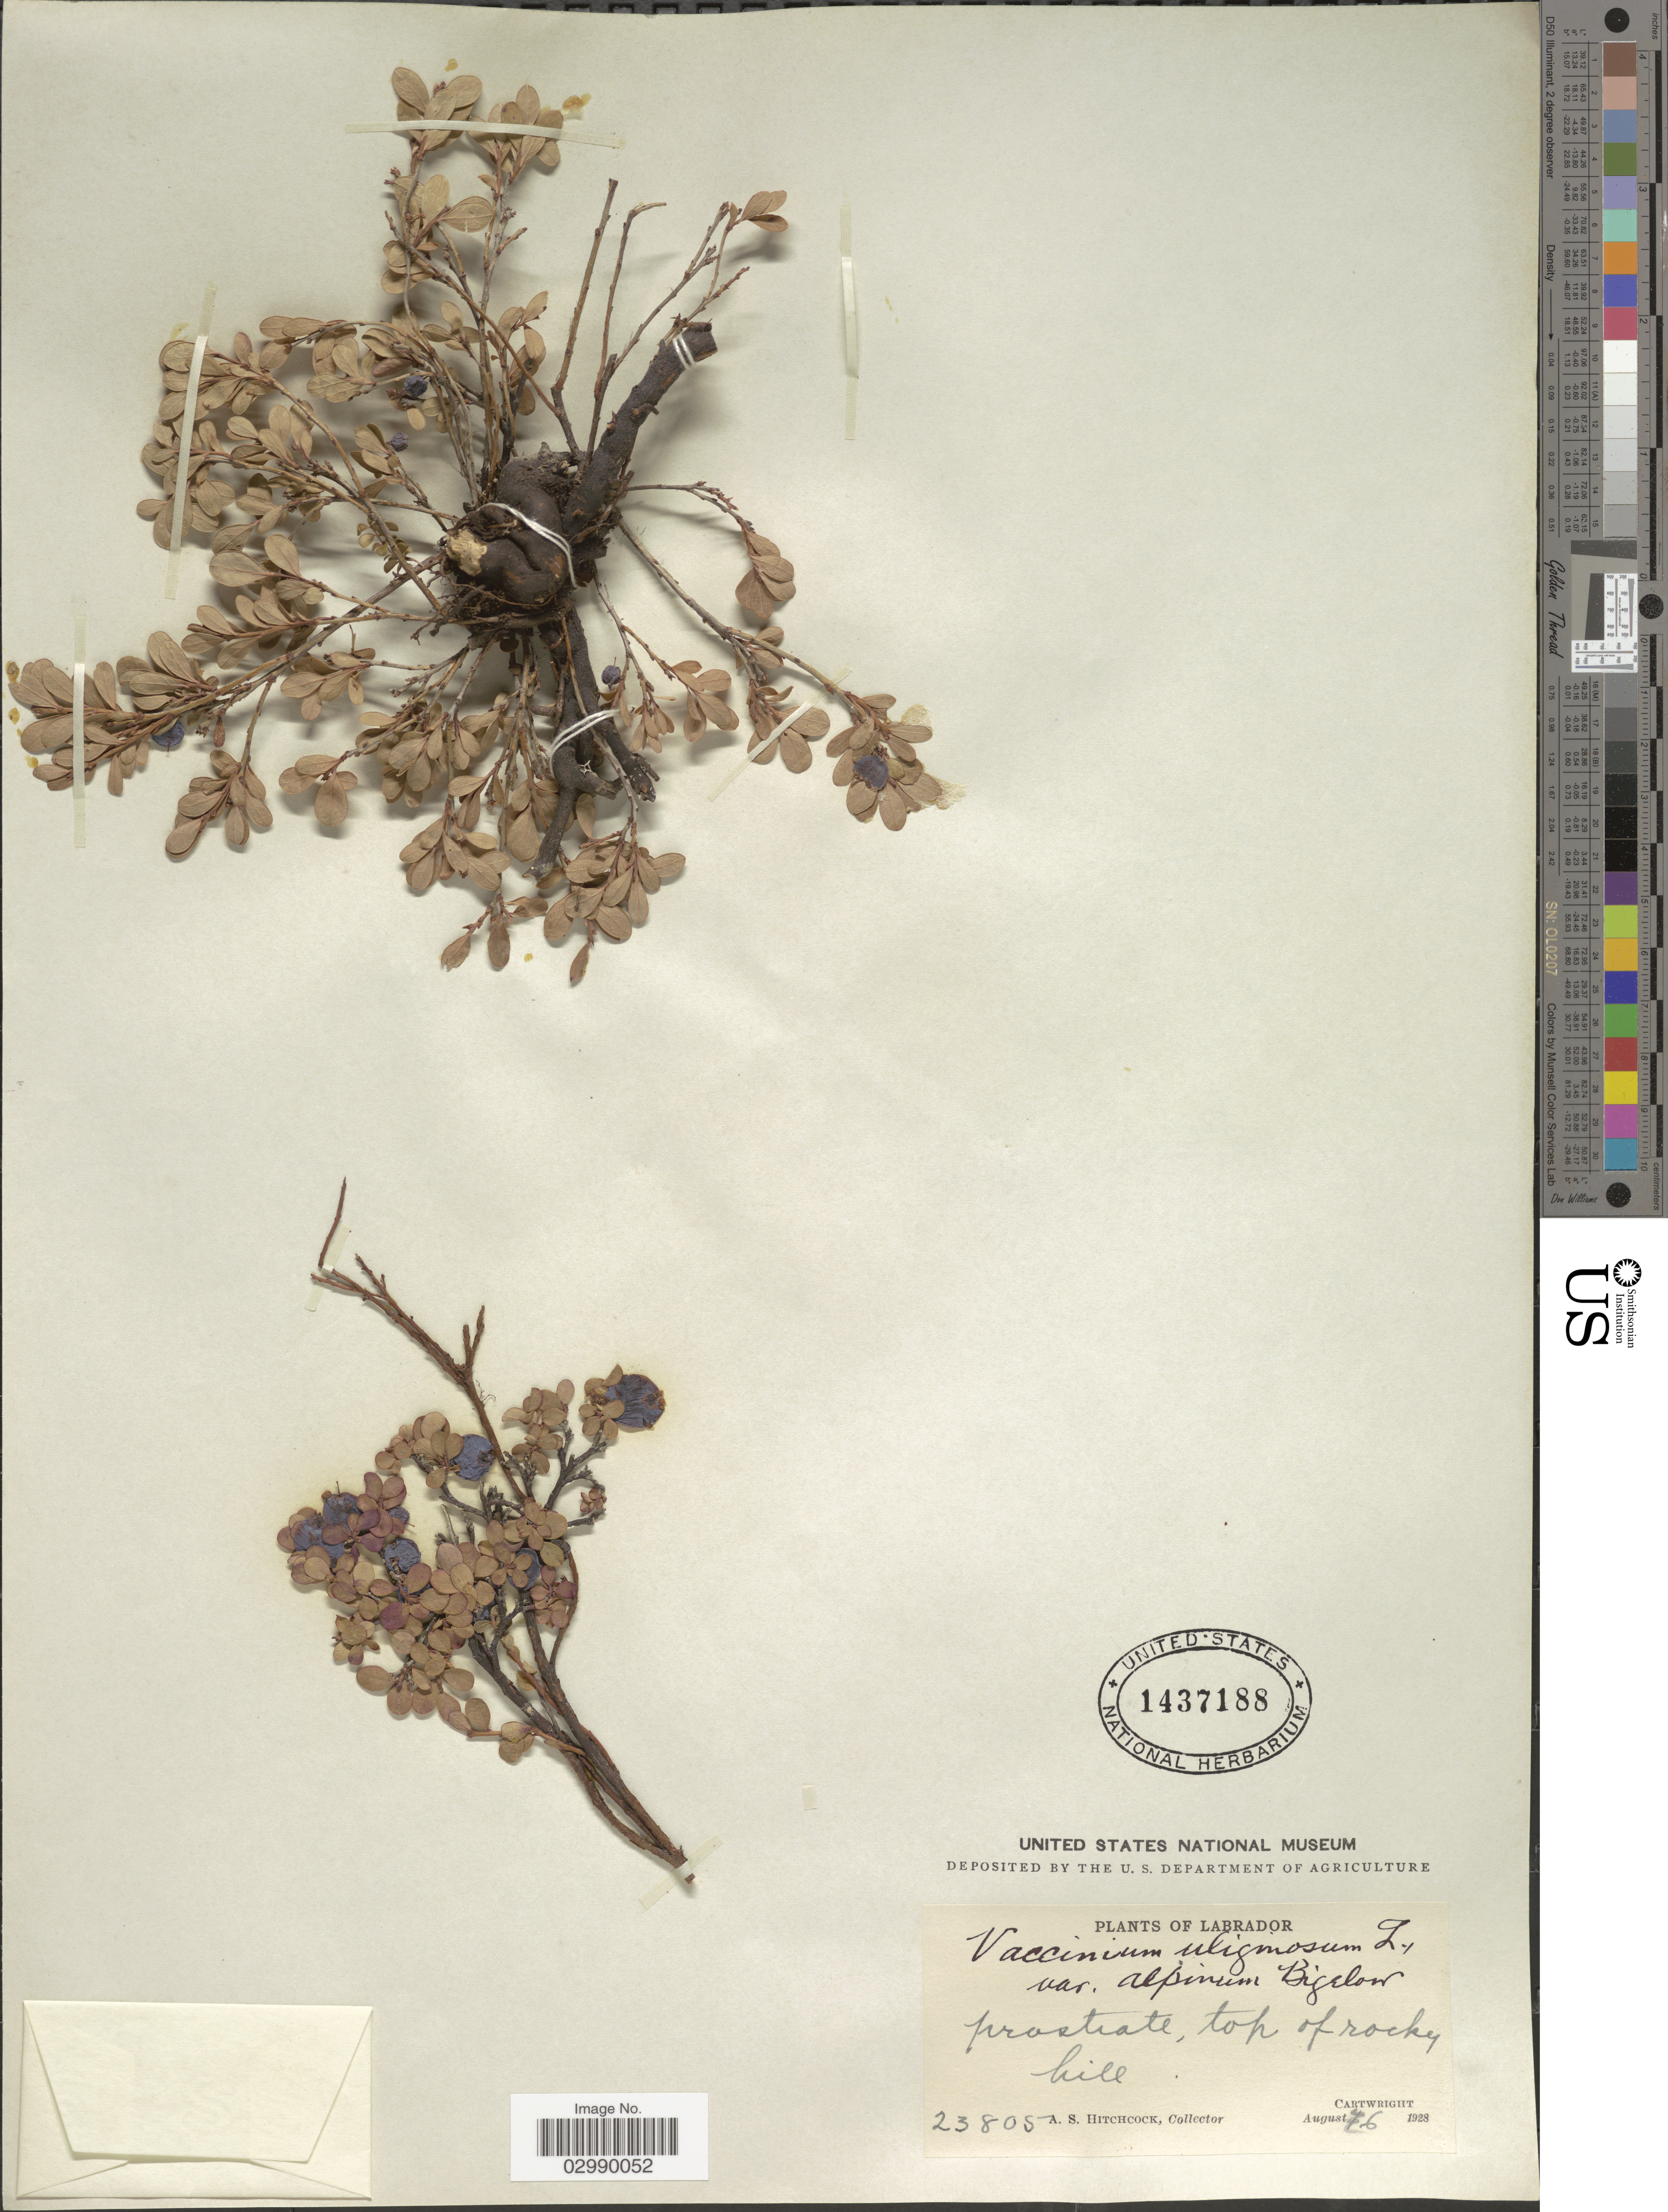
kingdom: Plantae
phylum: Tracheophyta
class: Magnoliopsida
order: Ericales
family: Ericaceae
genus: Vaccinium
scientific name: Vaccinium uliginosum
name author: L.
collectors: A. S. Hitchcock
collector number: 23805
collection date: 1928-08-06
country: Canada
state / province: Newfoundland and Labrador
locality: Labrador, prostate, top of rocky hill, Cartwright.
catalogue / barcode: US 1437188